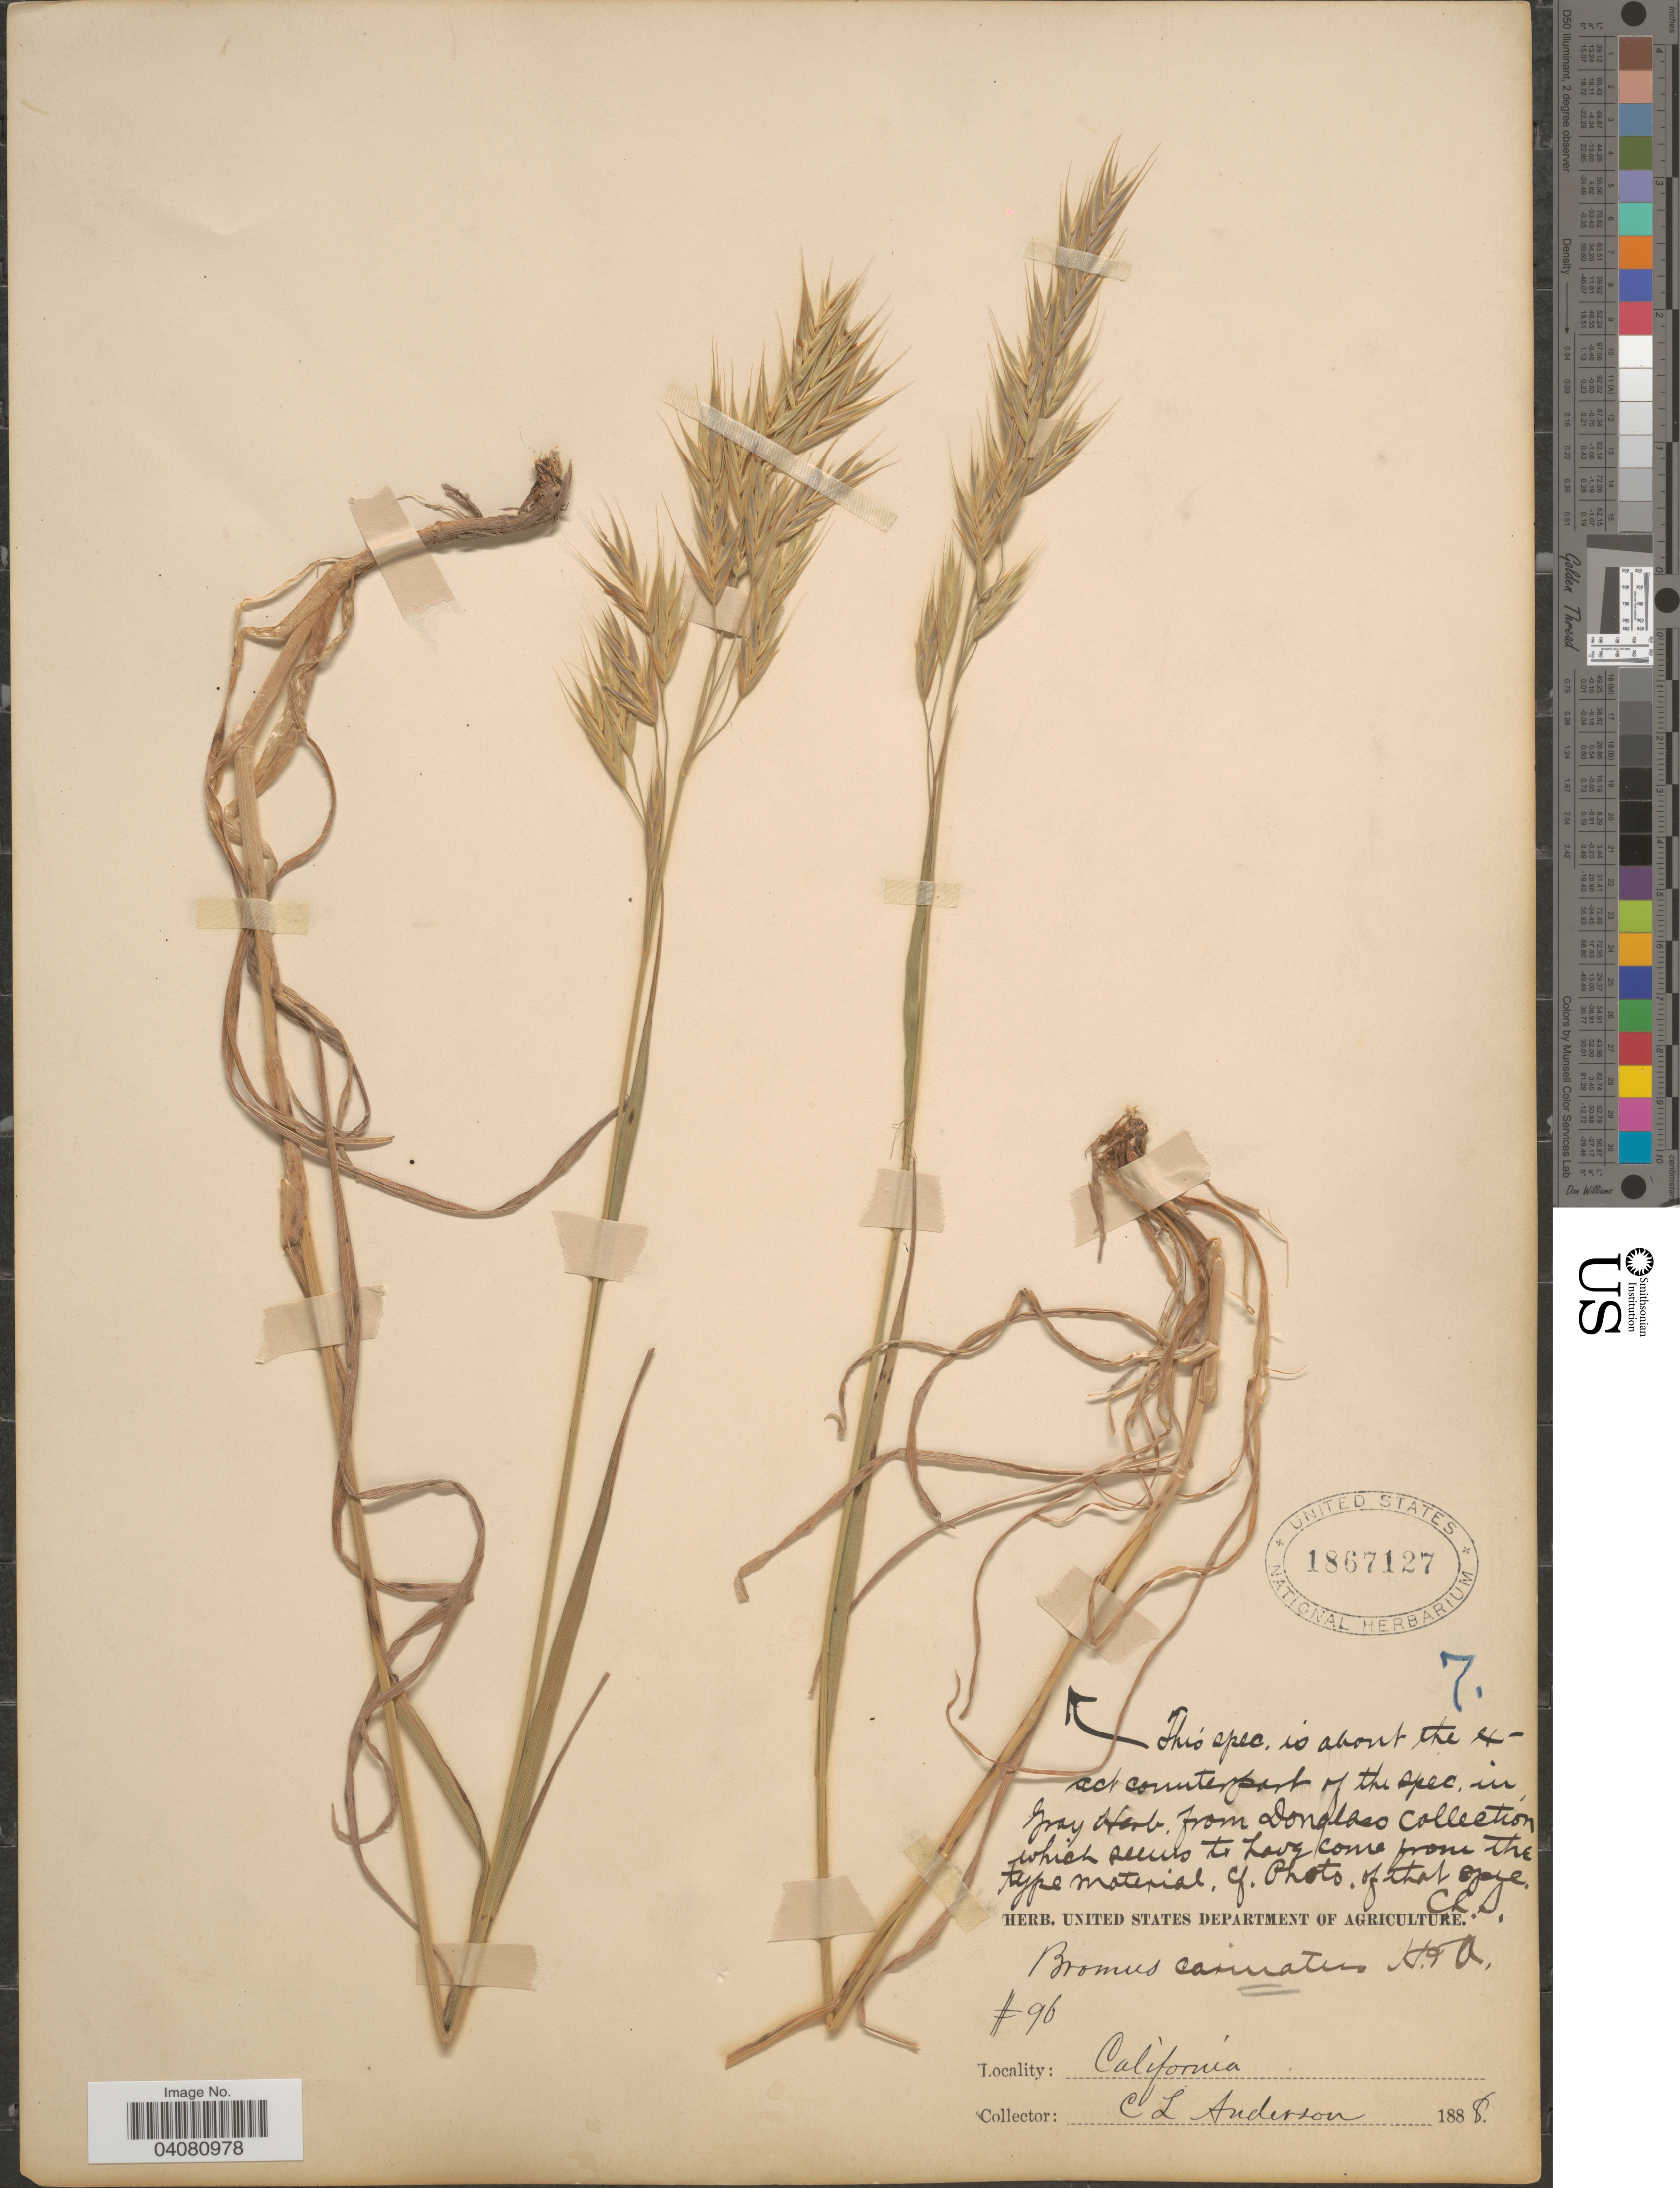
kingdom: Plantae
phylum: Tracheophyta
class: Liliopsida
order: Poales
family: Poaceae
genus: Bromus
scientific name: Bromus carinatus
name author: Hook. & Arn.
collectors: C. L. Anderson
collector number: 96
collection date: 1888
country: United States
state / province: California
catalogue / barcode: US 1867127